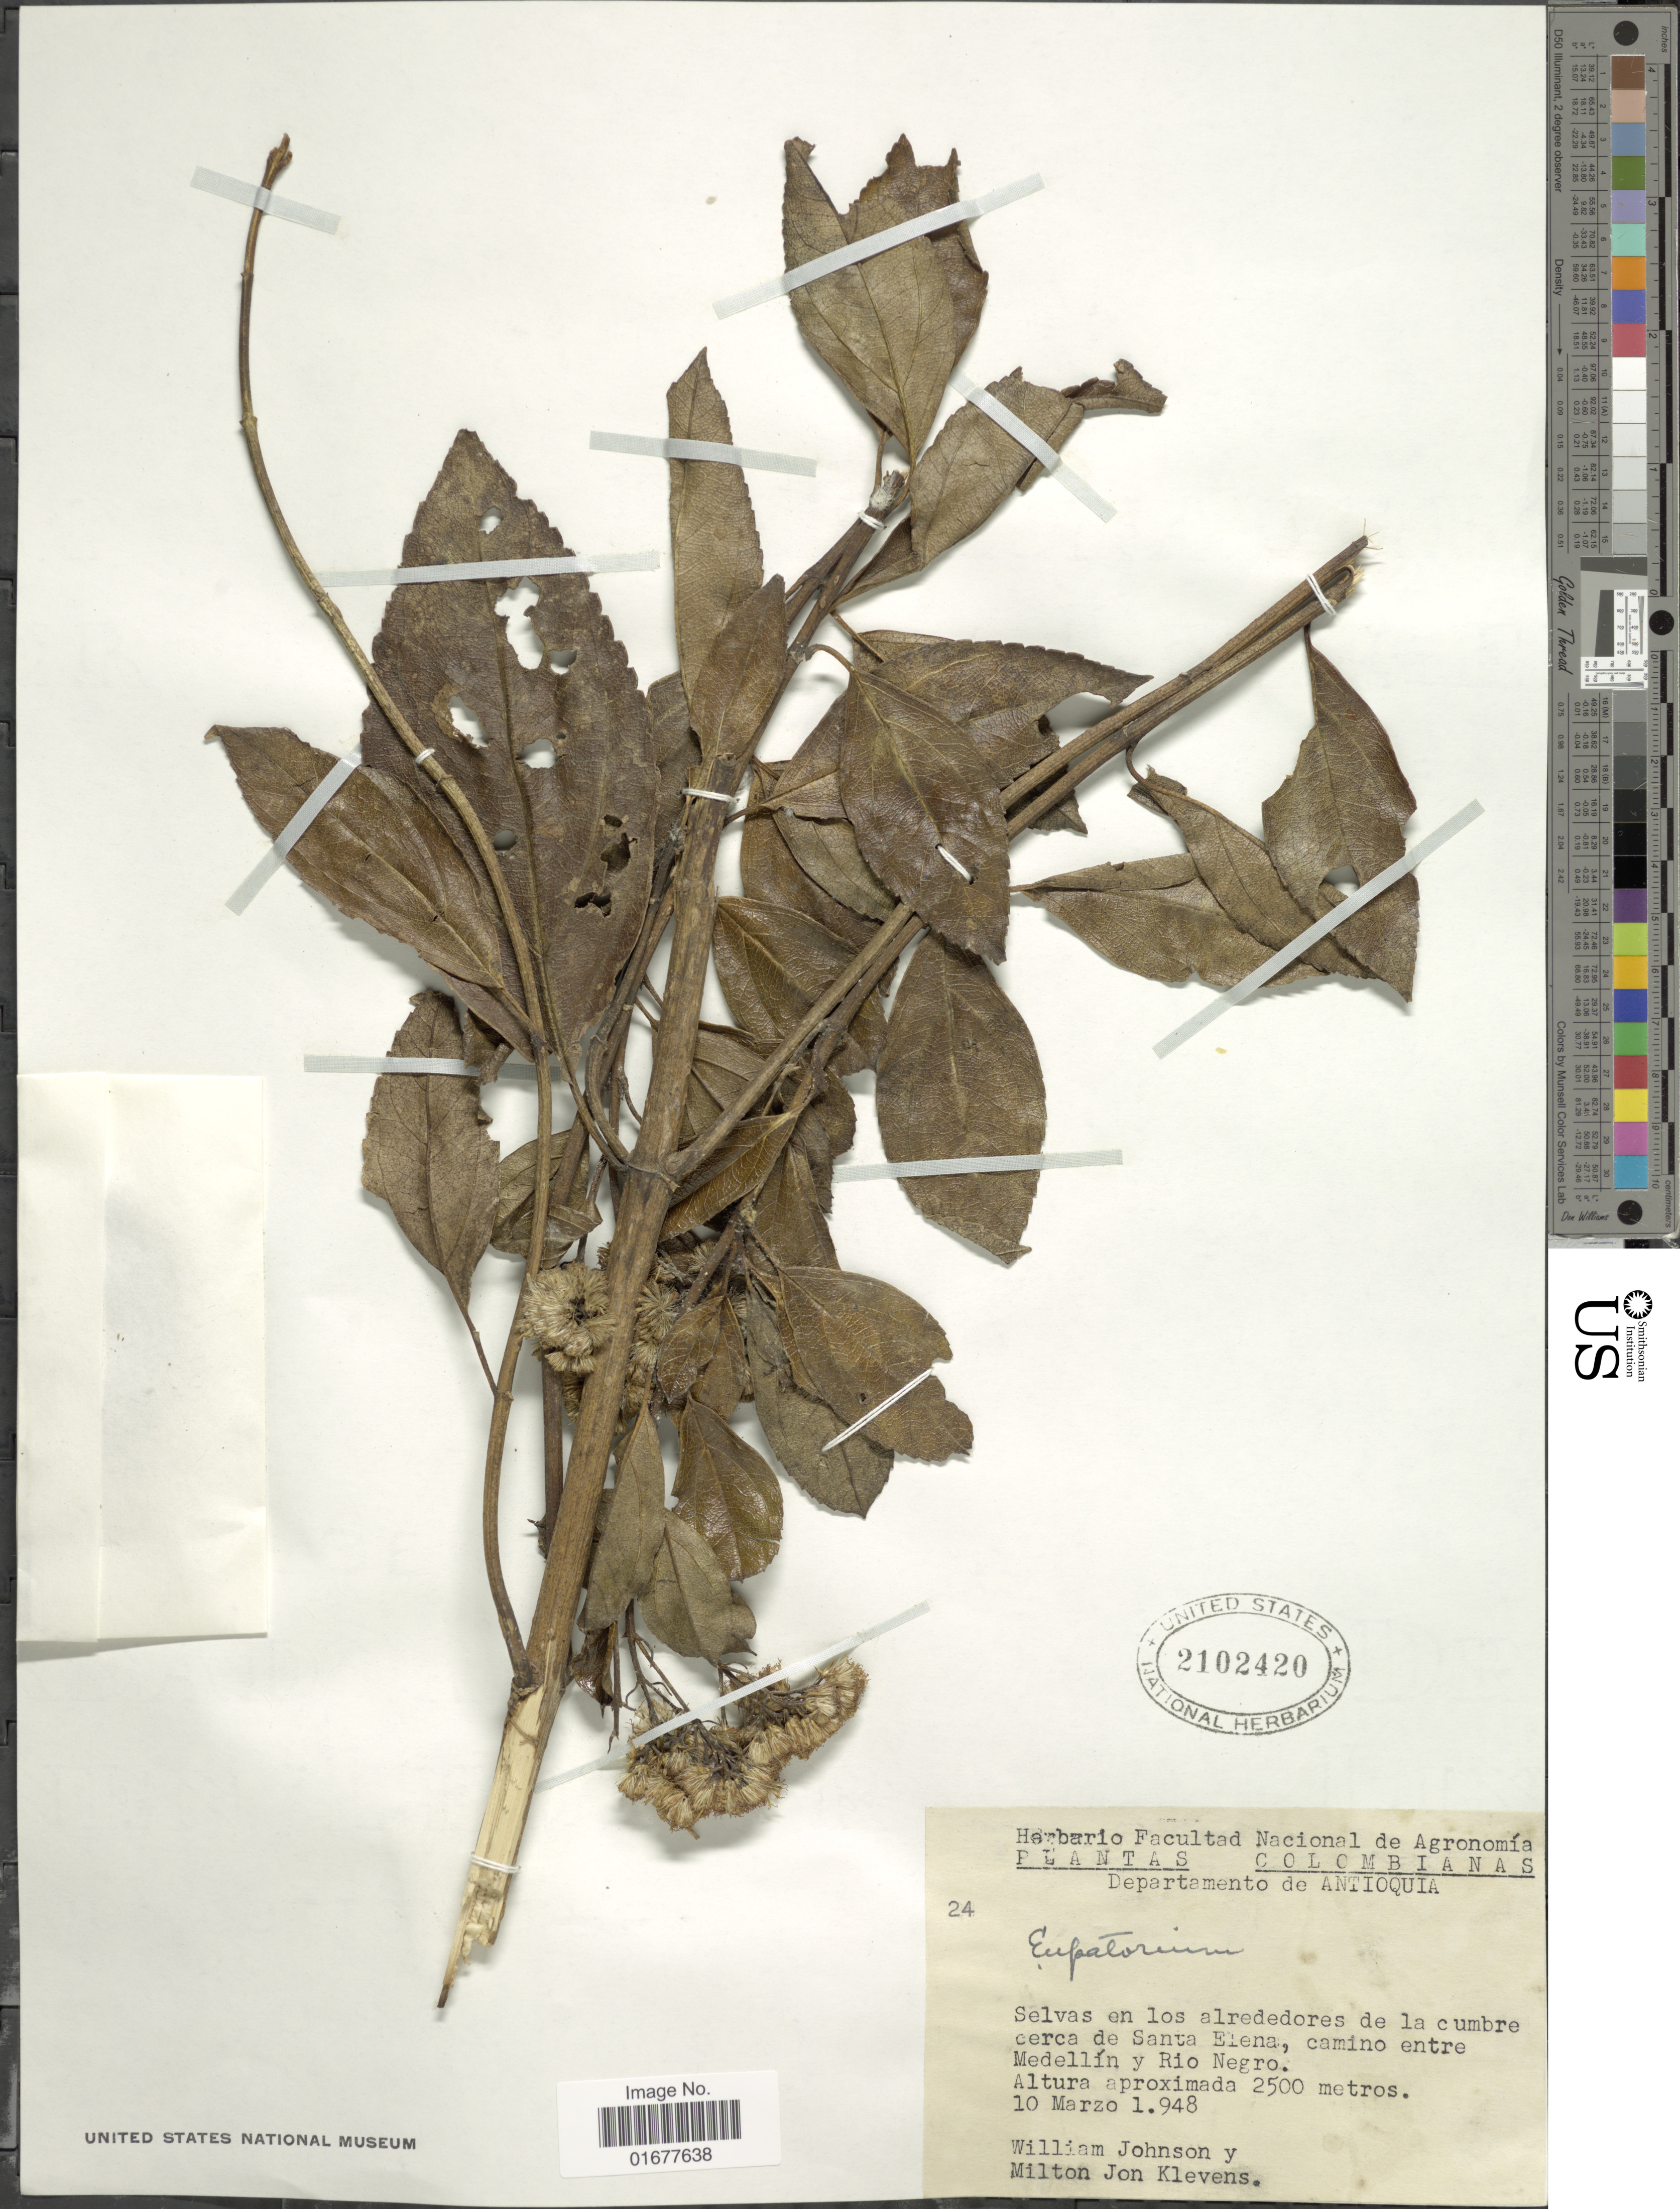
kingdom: Plantae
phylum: Tracheophyta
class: Magnoliopsida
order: Asterales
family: Asteraceae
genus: Ageratina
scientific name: Ageratina tinifolia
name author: (Kunth) R.M. King & H. Rob.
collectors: W. M. Johnson & M. Klevens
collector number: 24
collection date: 1948-03-10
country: Colombia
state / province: Antioquia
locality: Selvas en los alrededores de la cumbre cerca de Santa Elena, camino entre Medellin y Rio Negro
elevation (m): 2500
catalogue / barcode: US 2102420